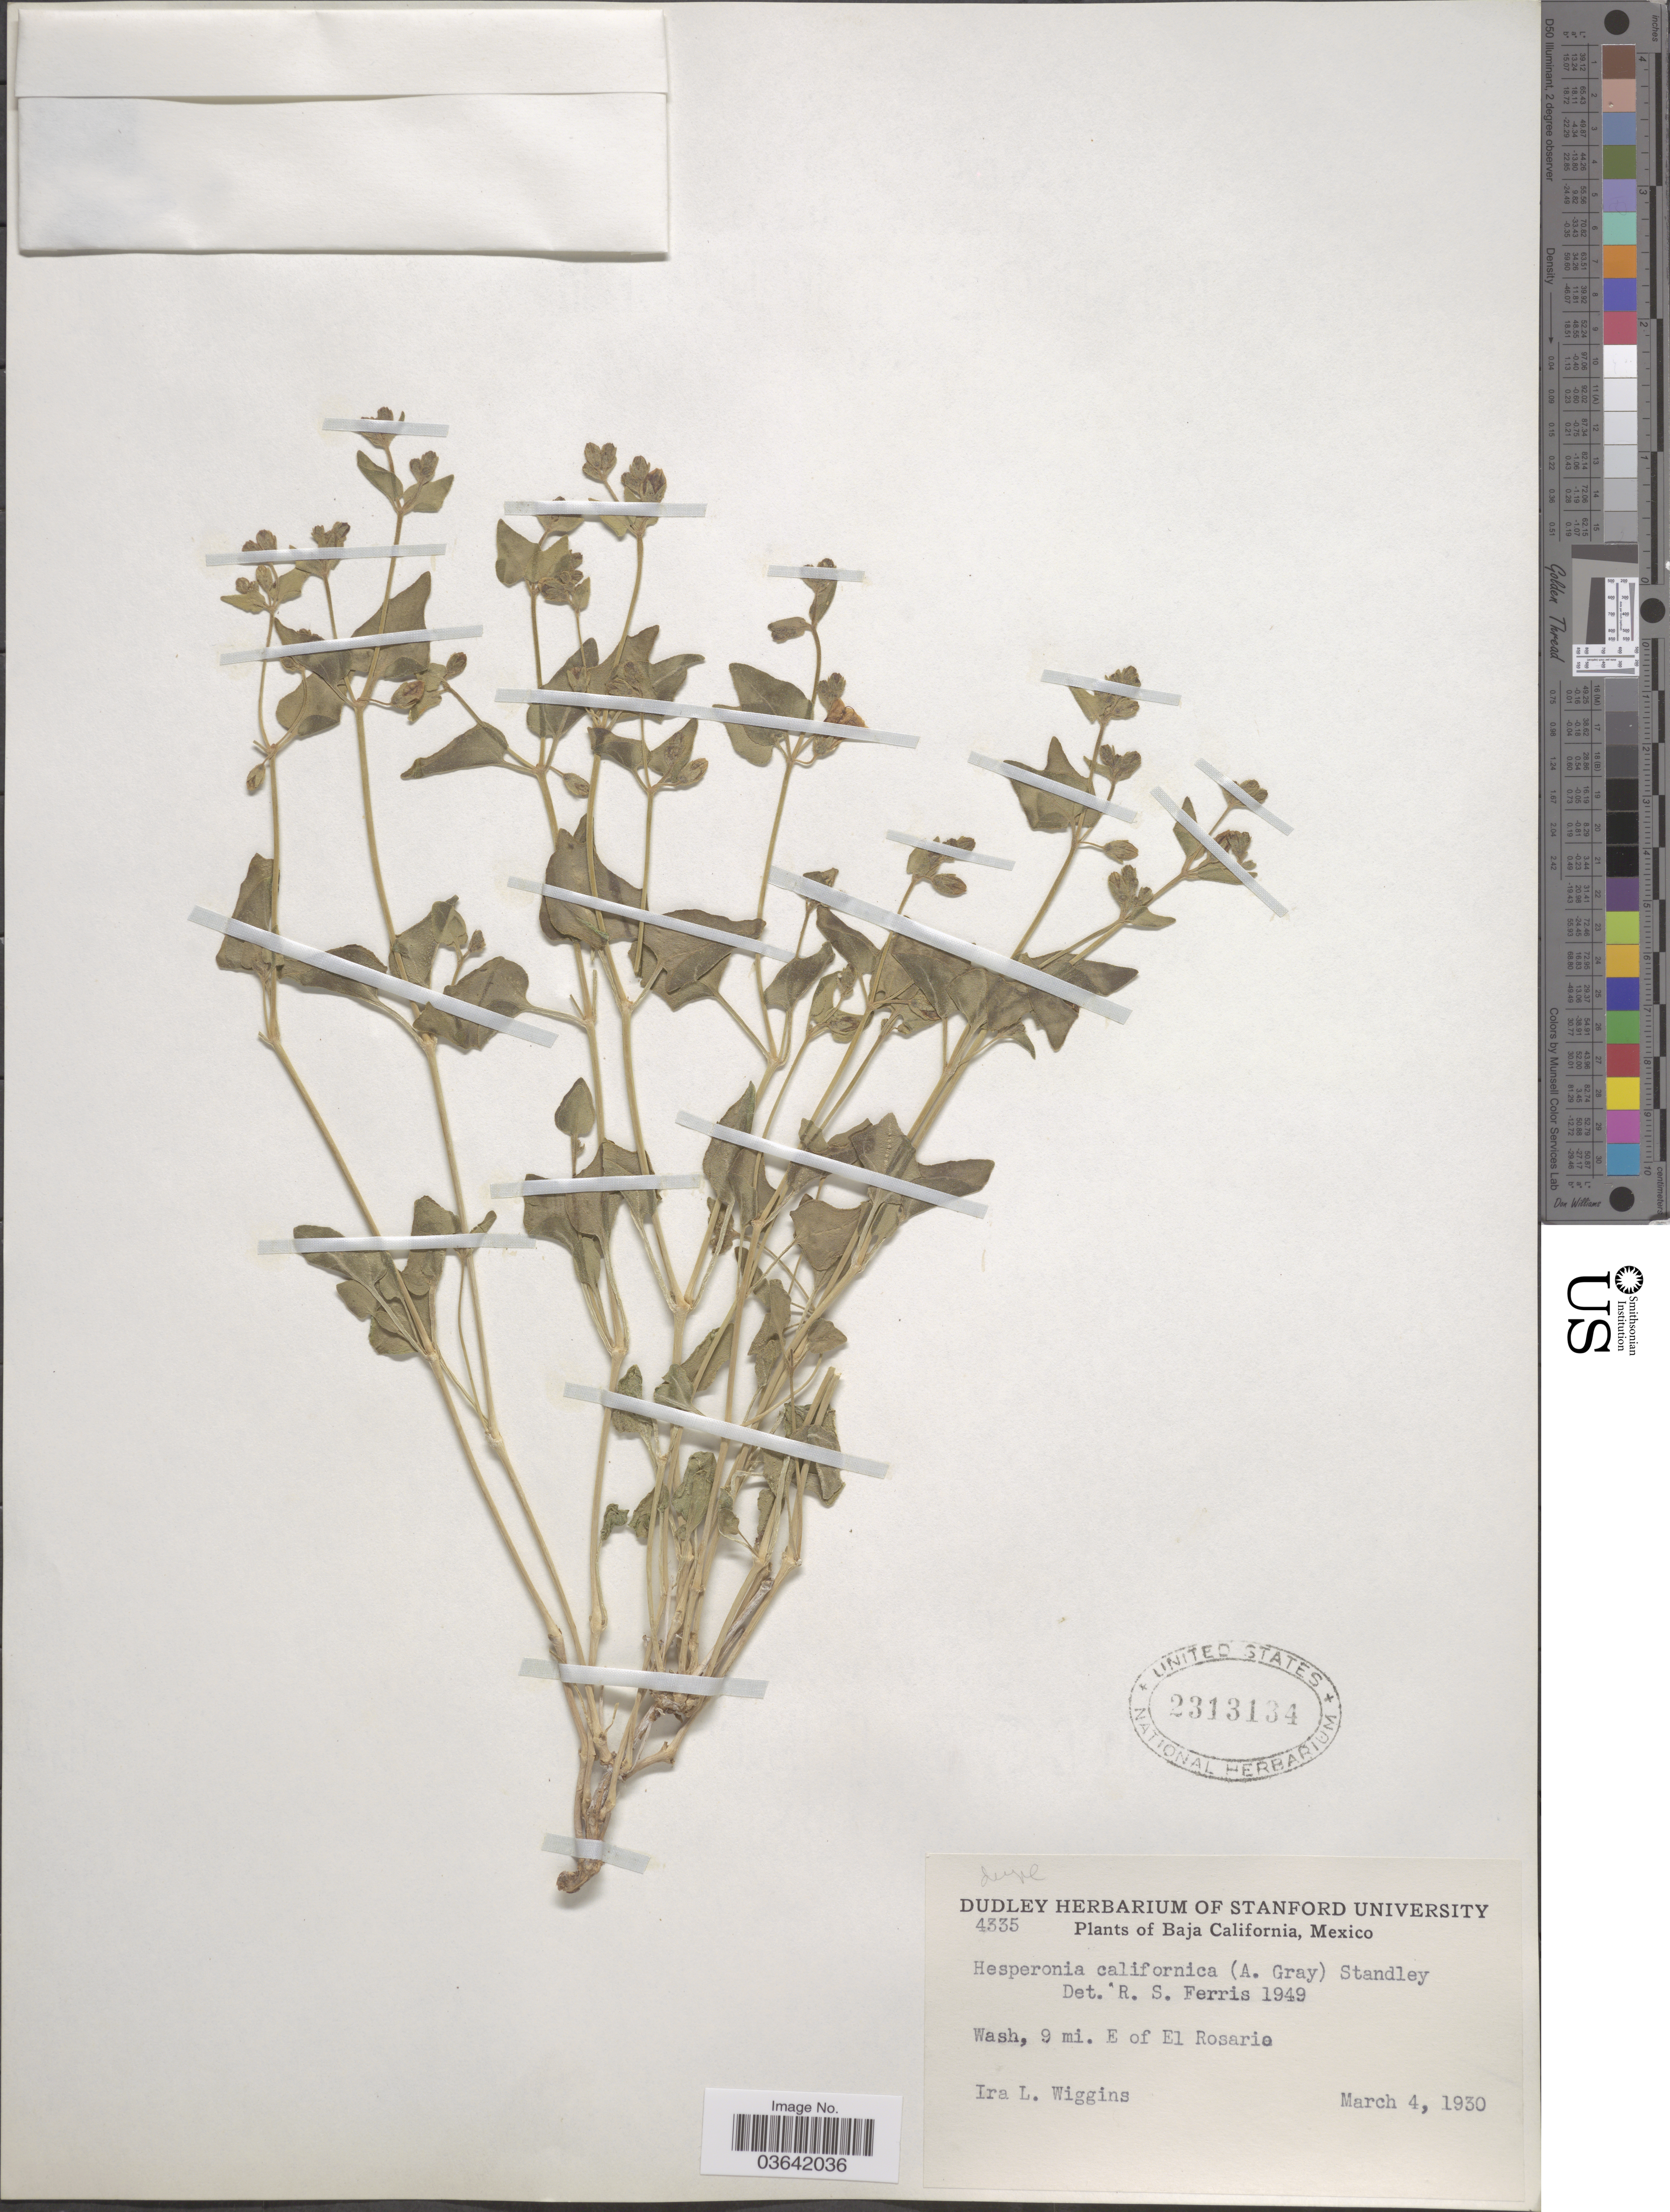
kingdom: Plantae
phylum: Tracheophyta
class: Magnoliopsida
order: Caryophyllales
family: Nyctaginaceae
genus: Mirabilis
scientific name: Mirabilis laevis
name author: (Benth.) Curran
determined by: Strong, Mark T., (BOT), Smithsonian Institution - National Museum of Natural History (UNITED STATES)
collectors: I. L. Wiggins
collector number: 4335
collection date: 1930-03-04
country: Mexico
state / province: Baja California Norte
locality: Wash, 9 mi. E of El Rosario.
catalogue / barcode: US 2313134